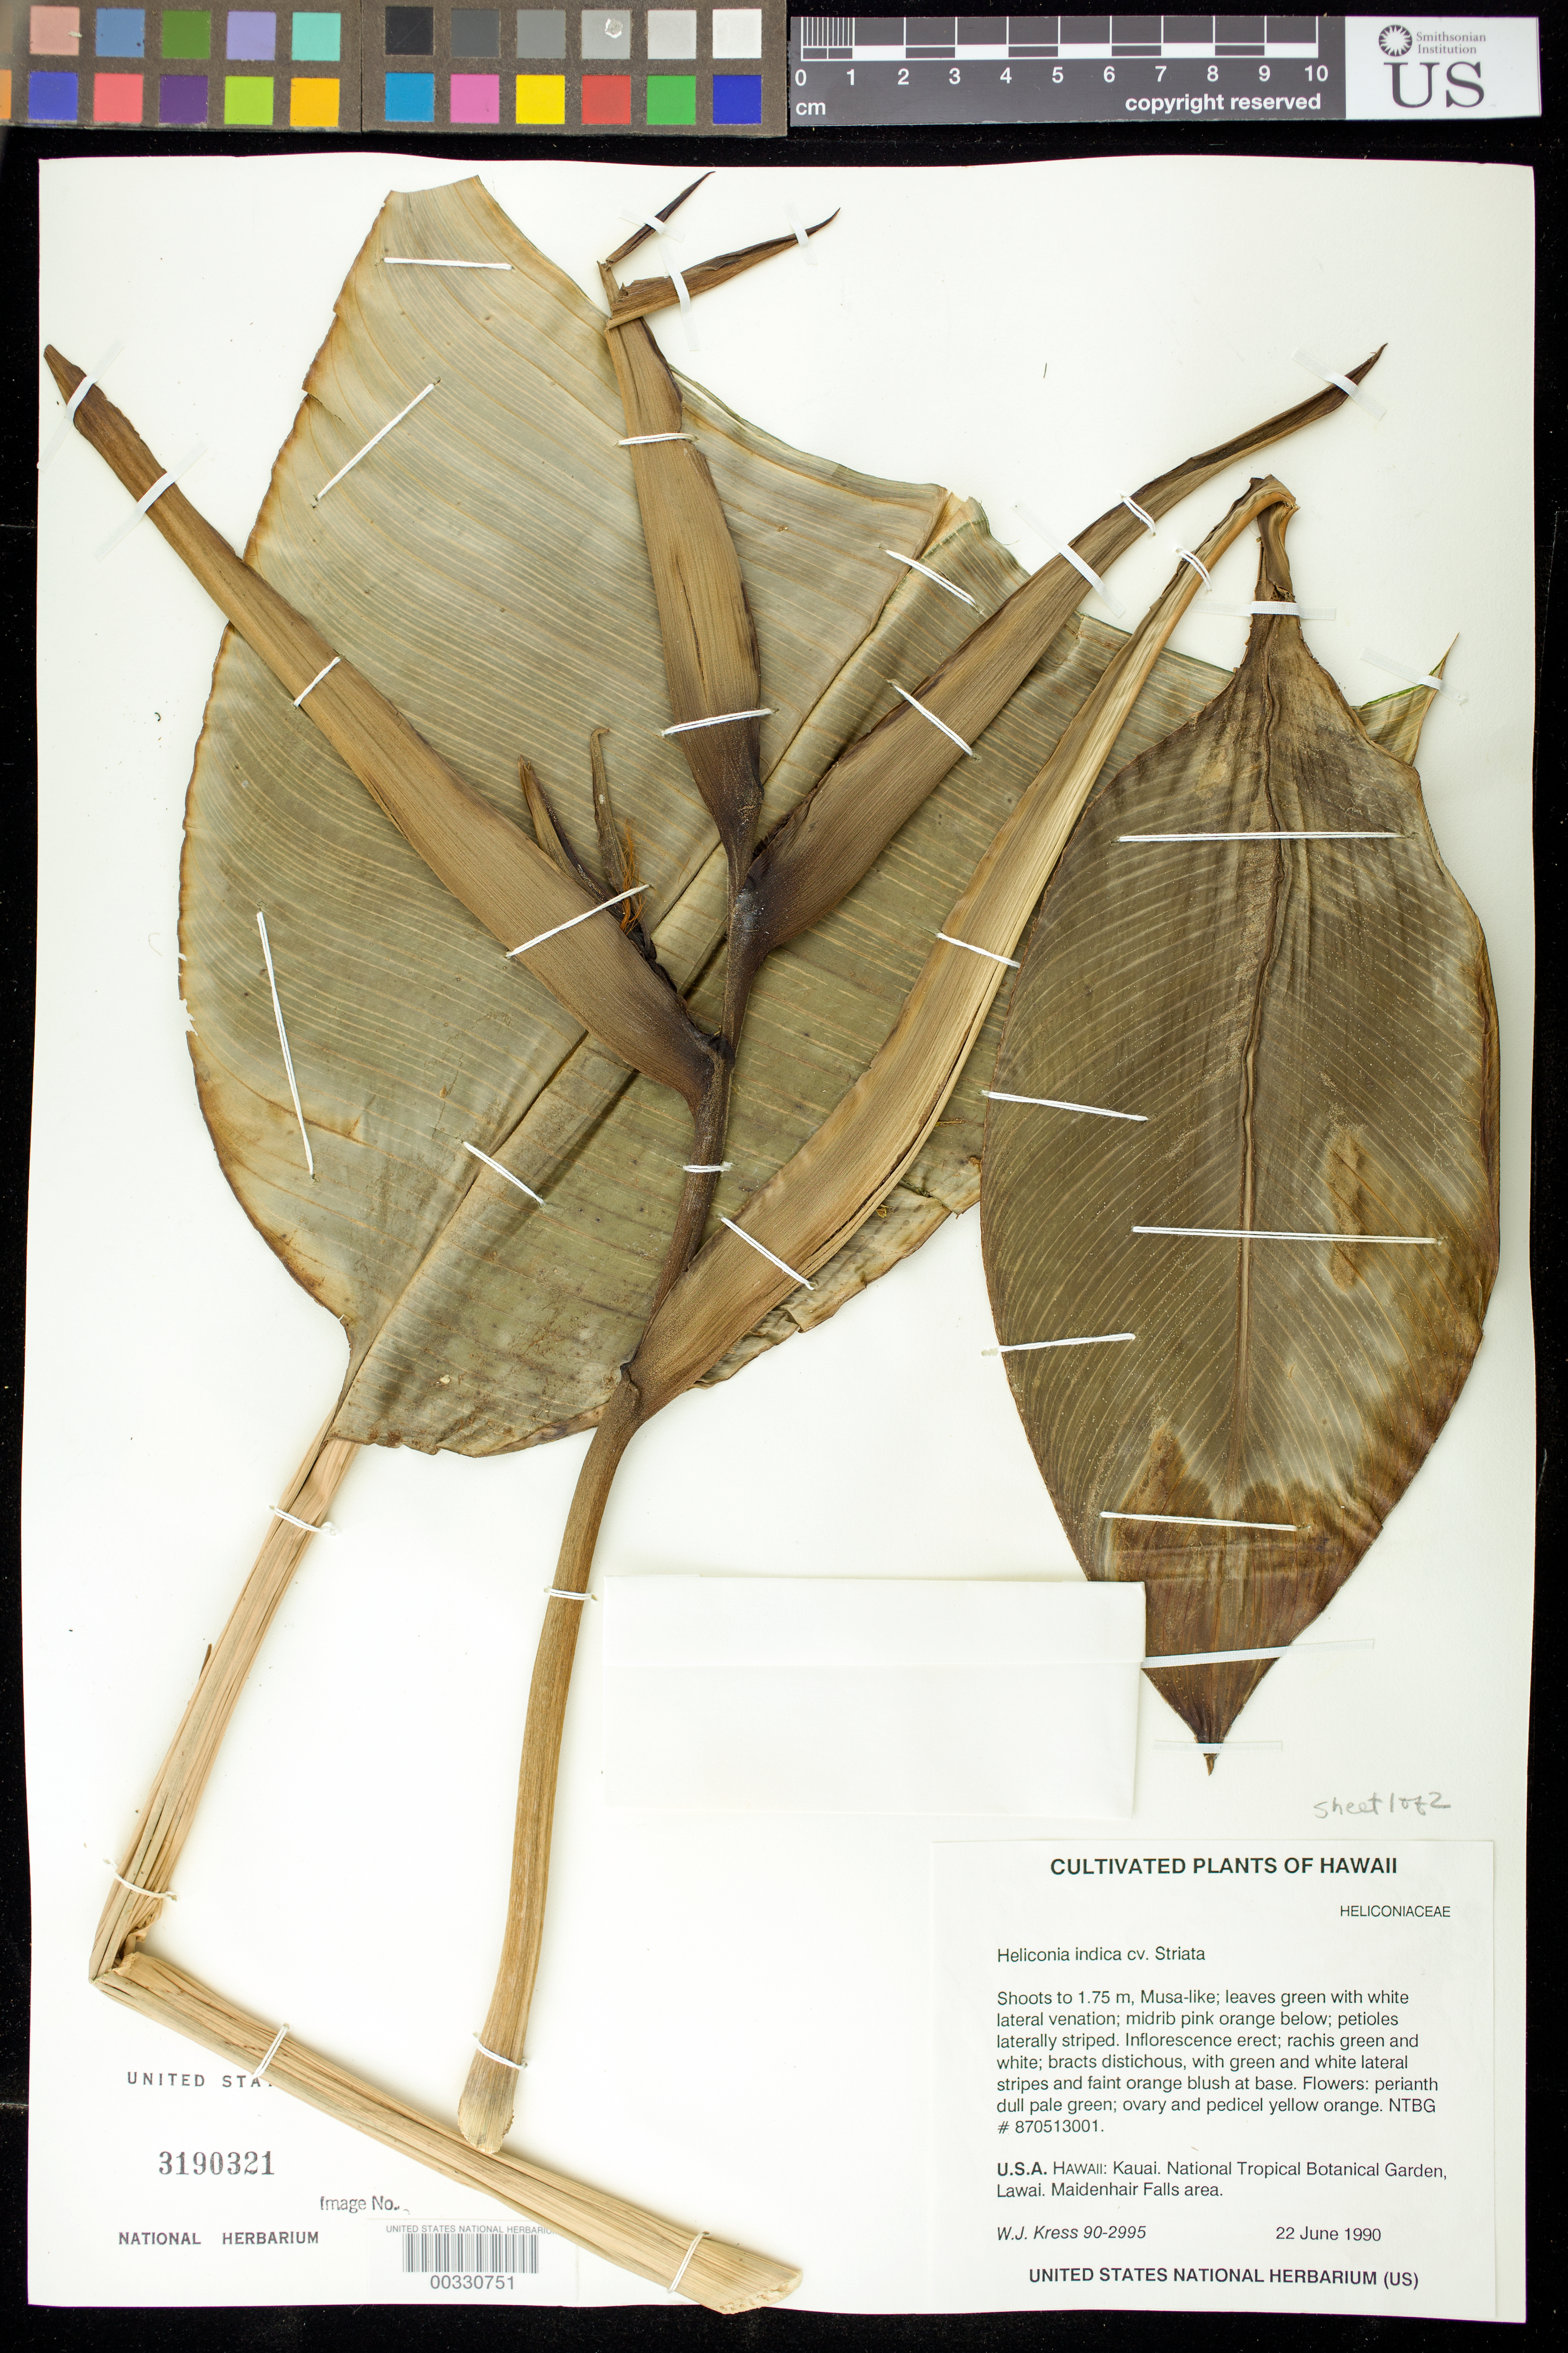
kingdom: Plantae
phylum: Tracheophyta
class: Liliopsida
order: Zingiberales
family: Heliconiaceae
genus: Heliconia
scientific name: Heliconia indica 'Striata'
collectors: W. J. Kress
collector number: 90-2995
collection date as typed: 22 Jun 1990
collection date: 1990-06-22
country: United States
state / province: Florida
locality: Southern Florida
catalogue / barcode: US 3190321